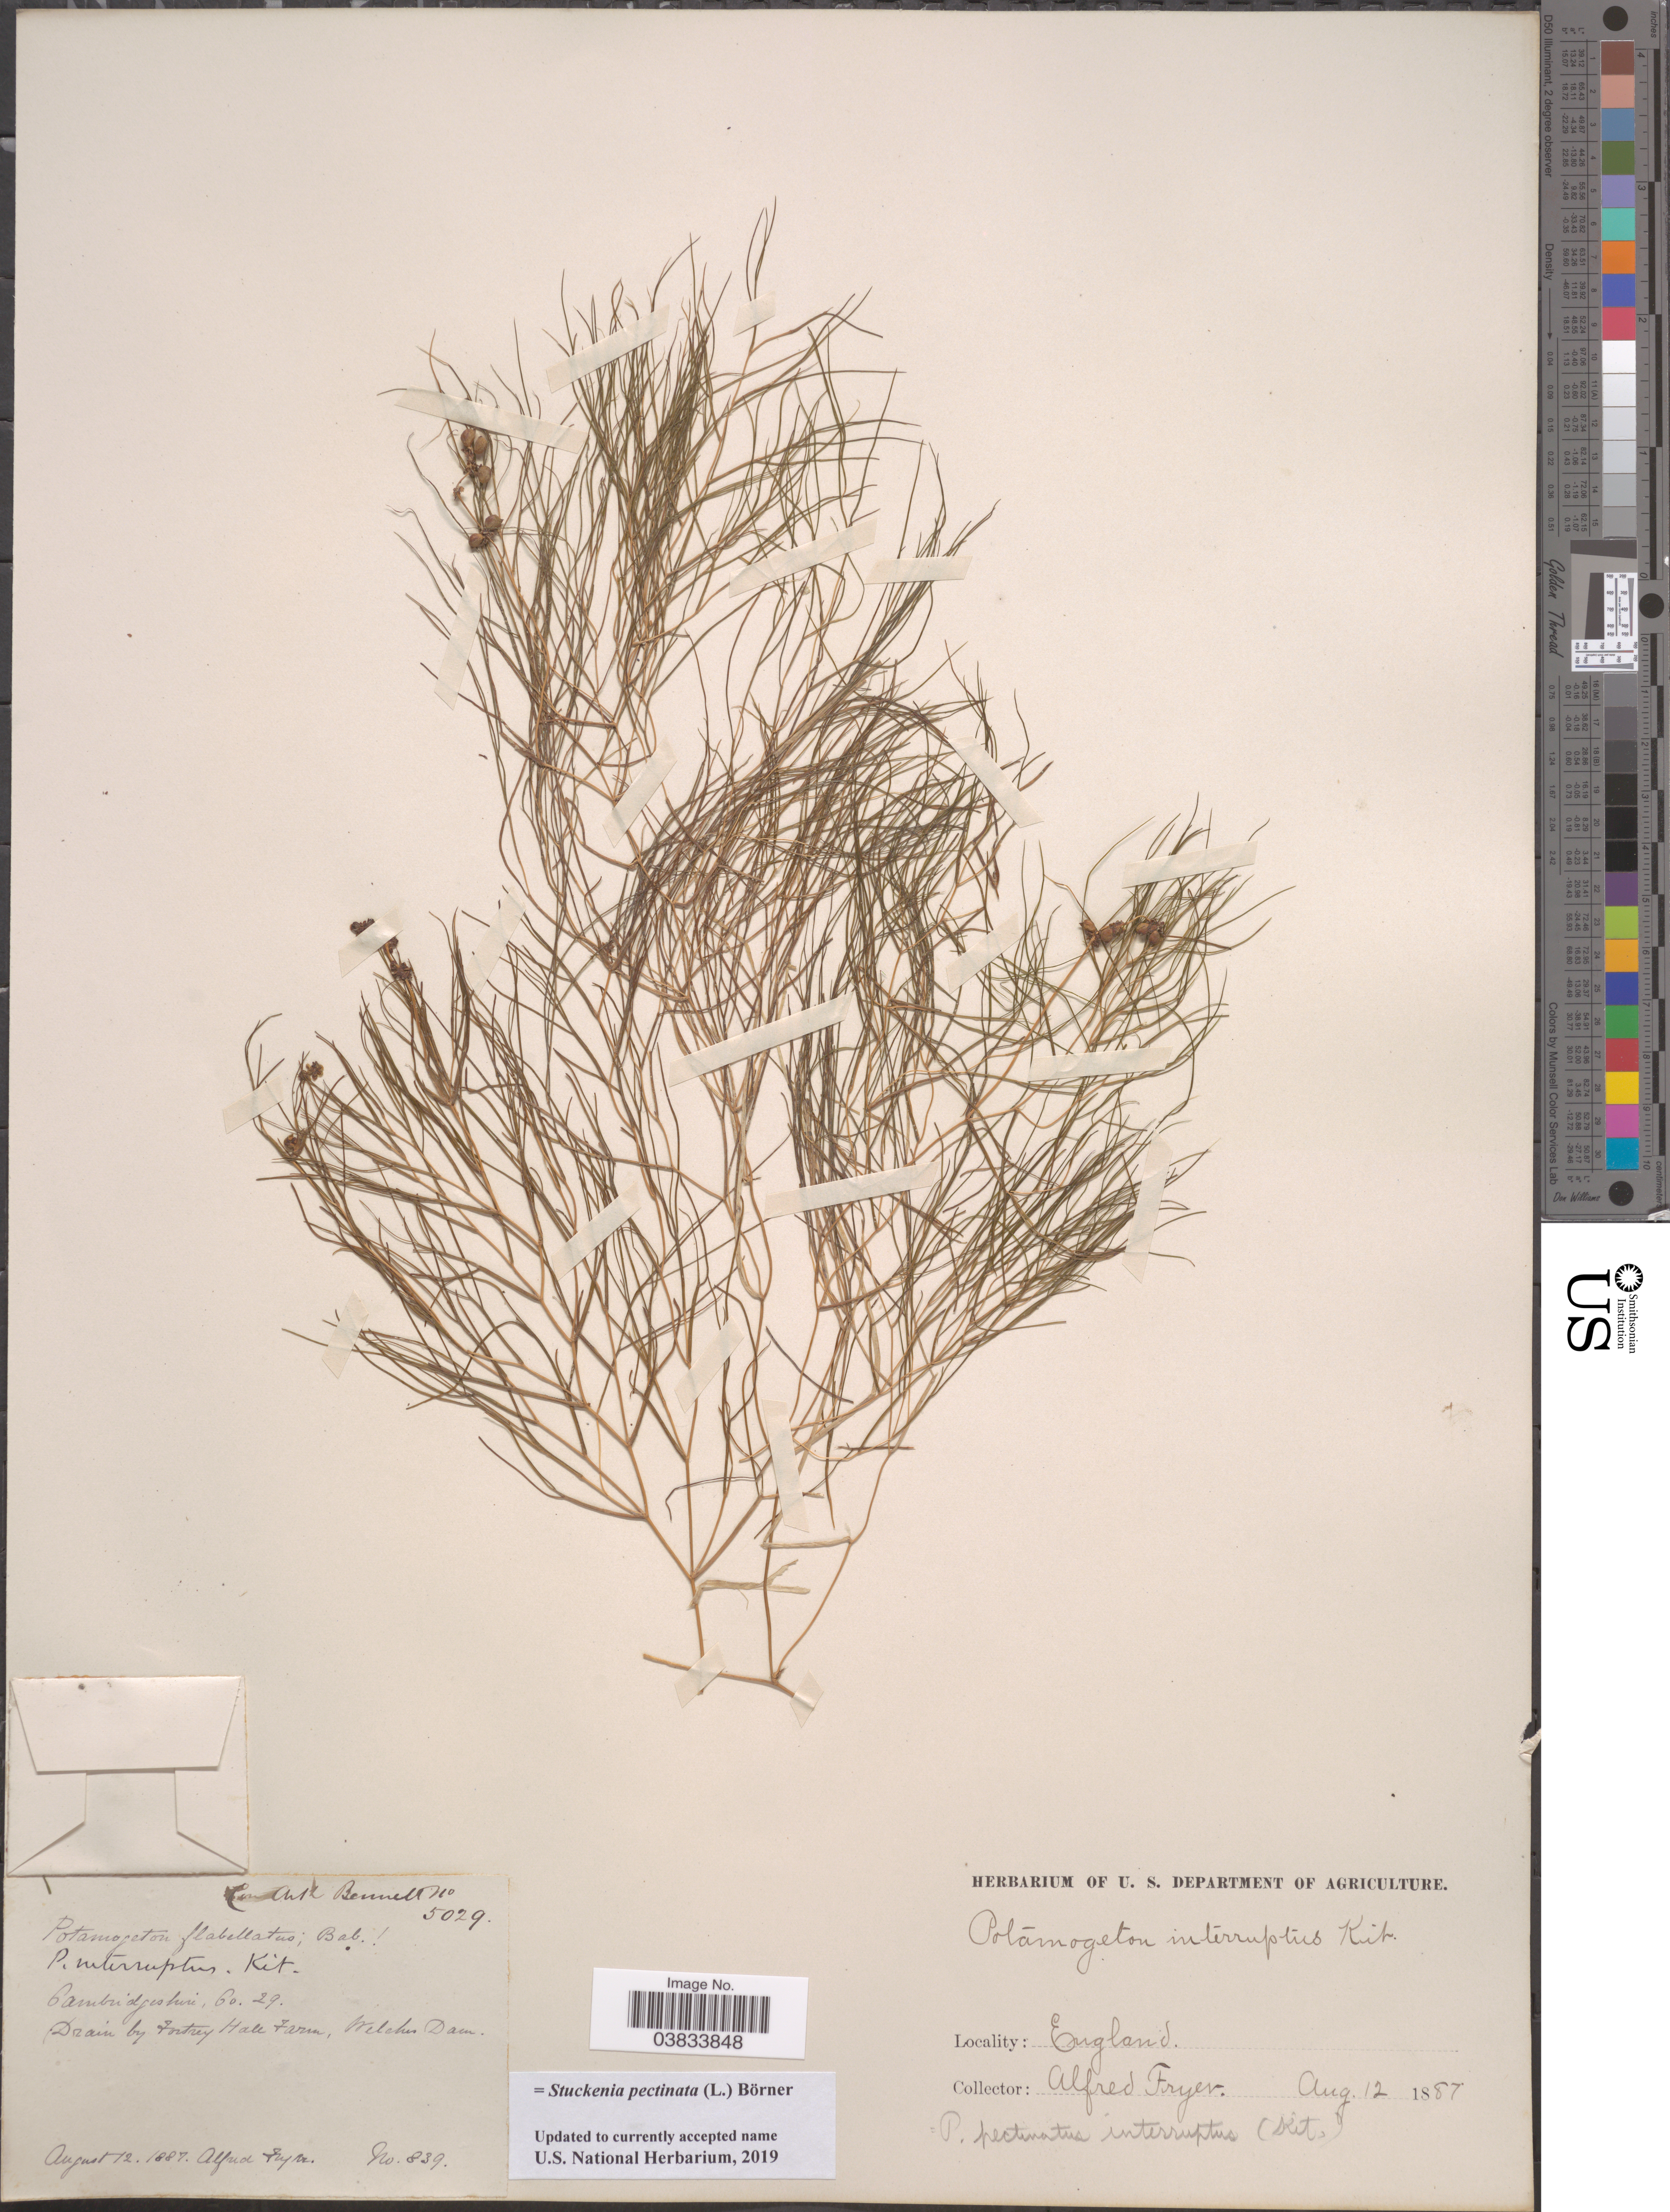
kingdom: Plantae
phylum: Tracheophyta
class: Liliopsida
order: Alismatales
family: Potamogetonaceae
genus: Stuckenia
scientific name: Stuckenia pectinata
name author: (L.) Börner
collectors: A. Fryer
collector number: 839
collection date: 1887-08-12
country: United Kingdom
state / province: England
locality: Cambridgeshire, Co. 29. Drain by Forstrey Hall Farm, Welches Dam.